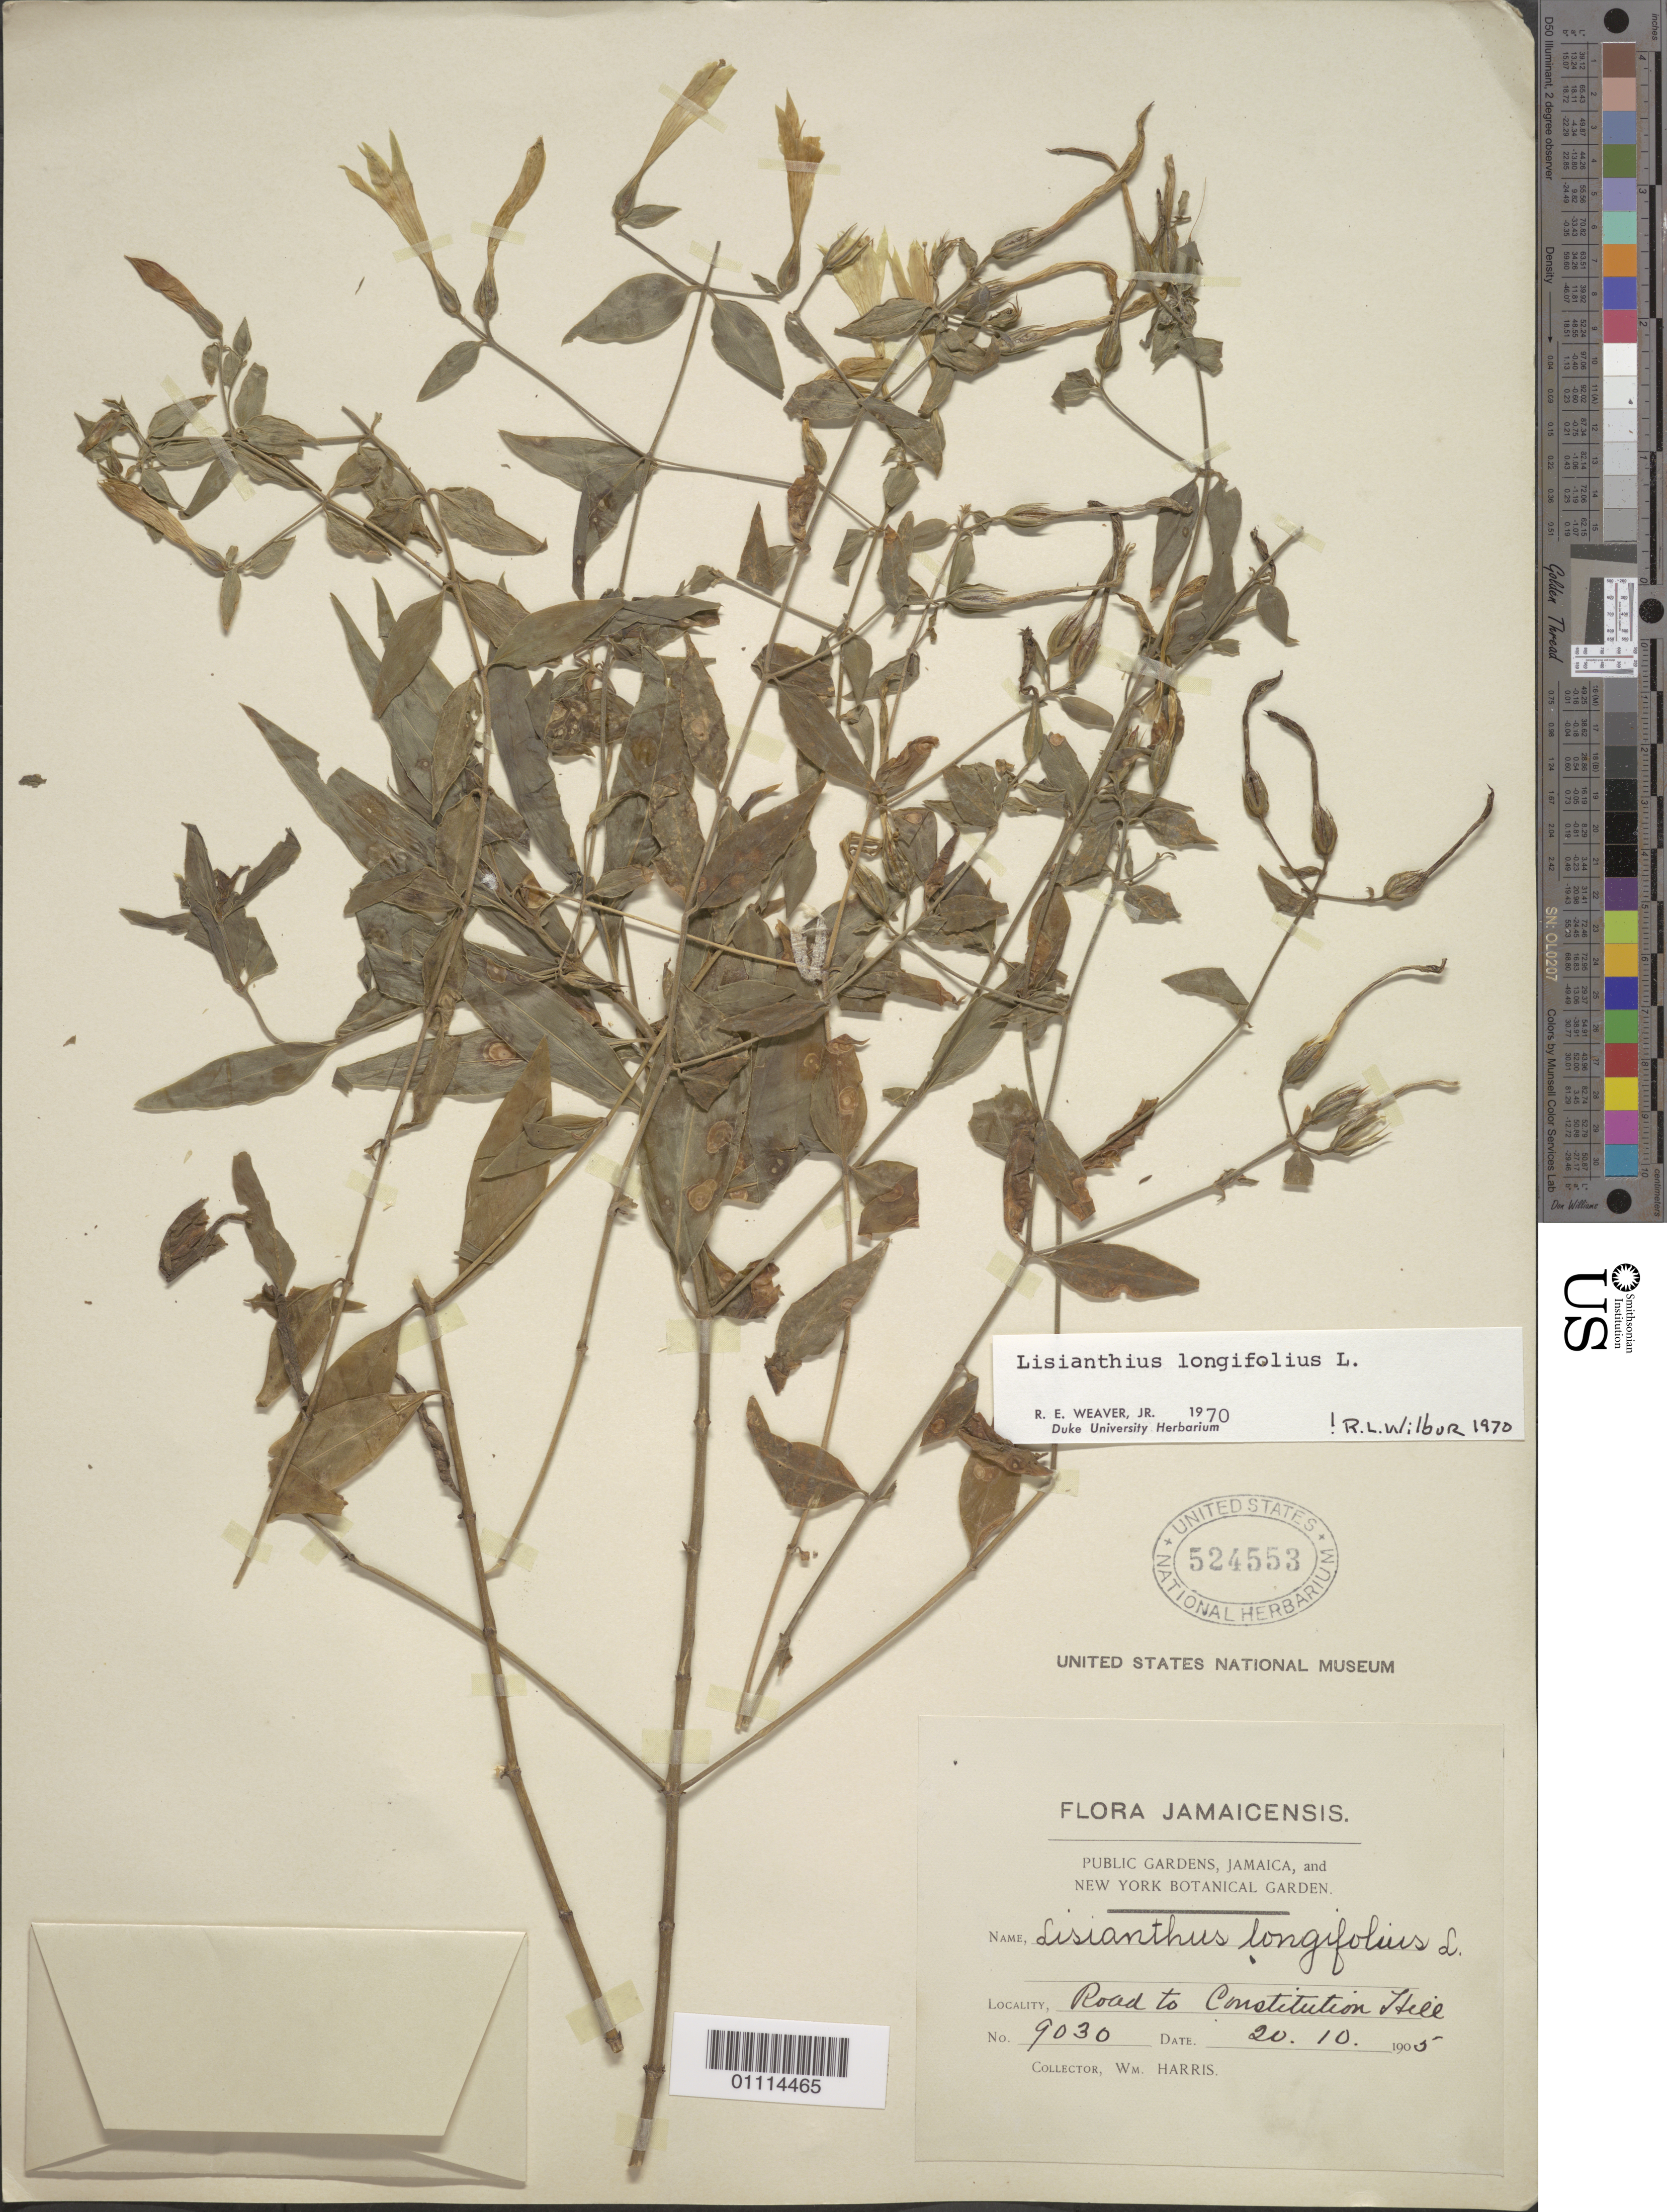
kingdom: Plantae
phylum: Tracheophyta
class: Magnoliopsida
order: Gentianales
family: Gentianaceae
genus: Lisianthius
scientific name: Lisianthius longifolius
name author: L.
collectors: W. Harris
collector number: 9030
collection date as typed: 20 Oct 1905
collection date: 1905-10-20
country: Jamaica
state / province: Saint Andrew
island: Jamaica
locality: Road to Constitution Hill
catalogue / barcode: US 524553